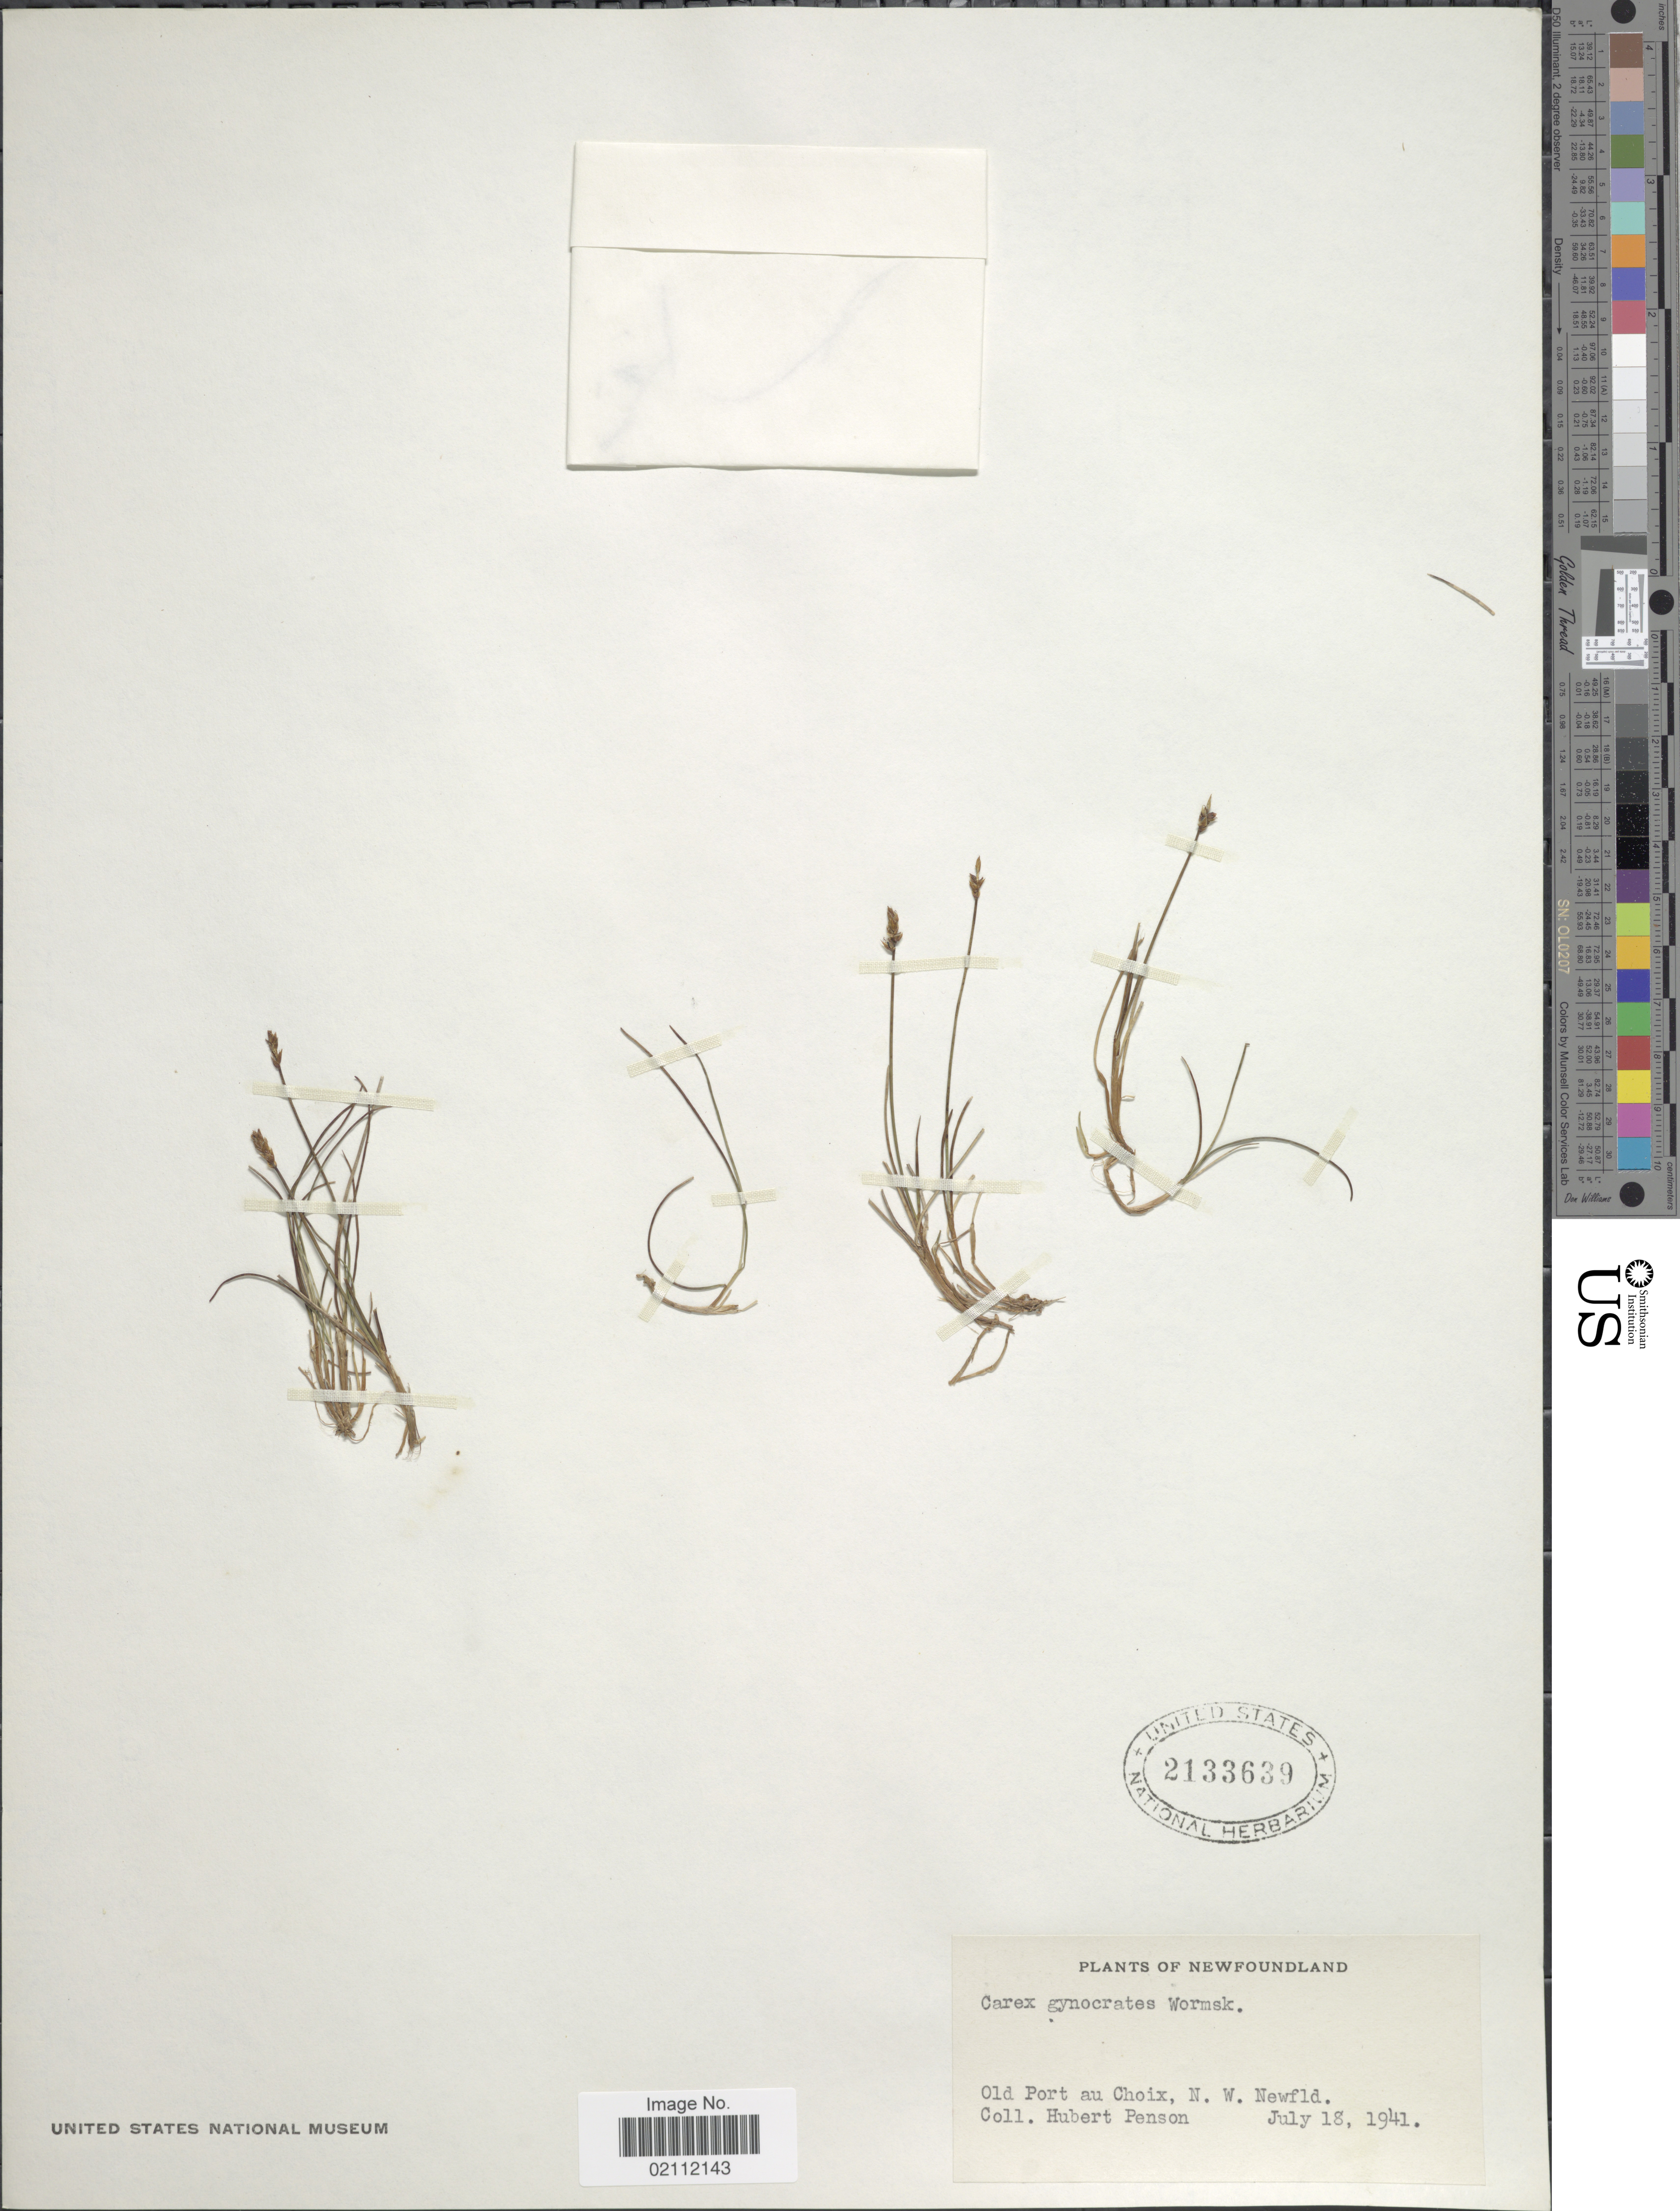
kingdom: Plantae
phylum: Tracheophyta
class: Liliopsida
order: Poales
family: Cyperaceae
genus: Carex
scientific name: Carex nardina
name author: (Hornem.) Fr.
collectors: H. Penson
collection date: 1941-07-18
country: Canada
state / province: Newfoundland and Labrador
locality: Old Port au Choix, N. W. Newfld.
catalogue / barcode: US 2133639